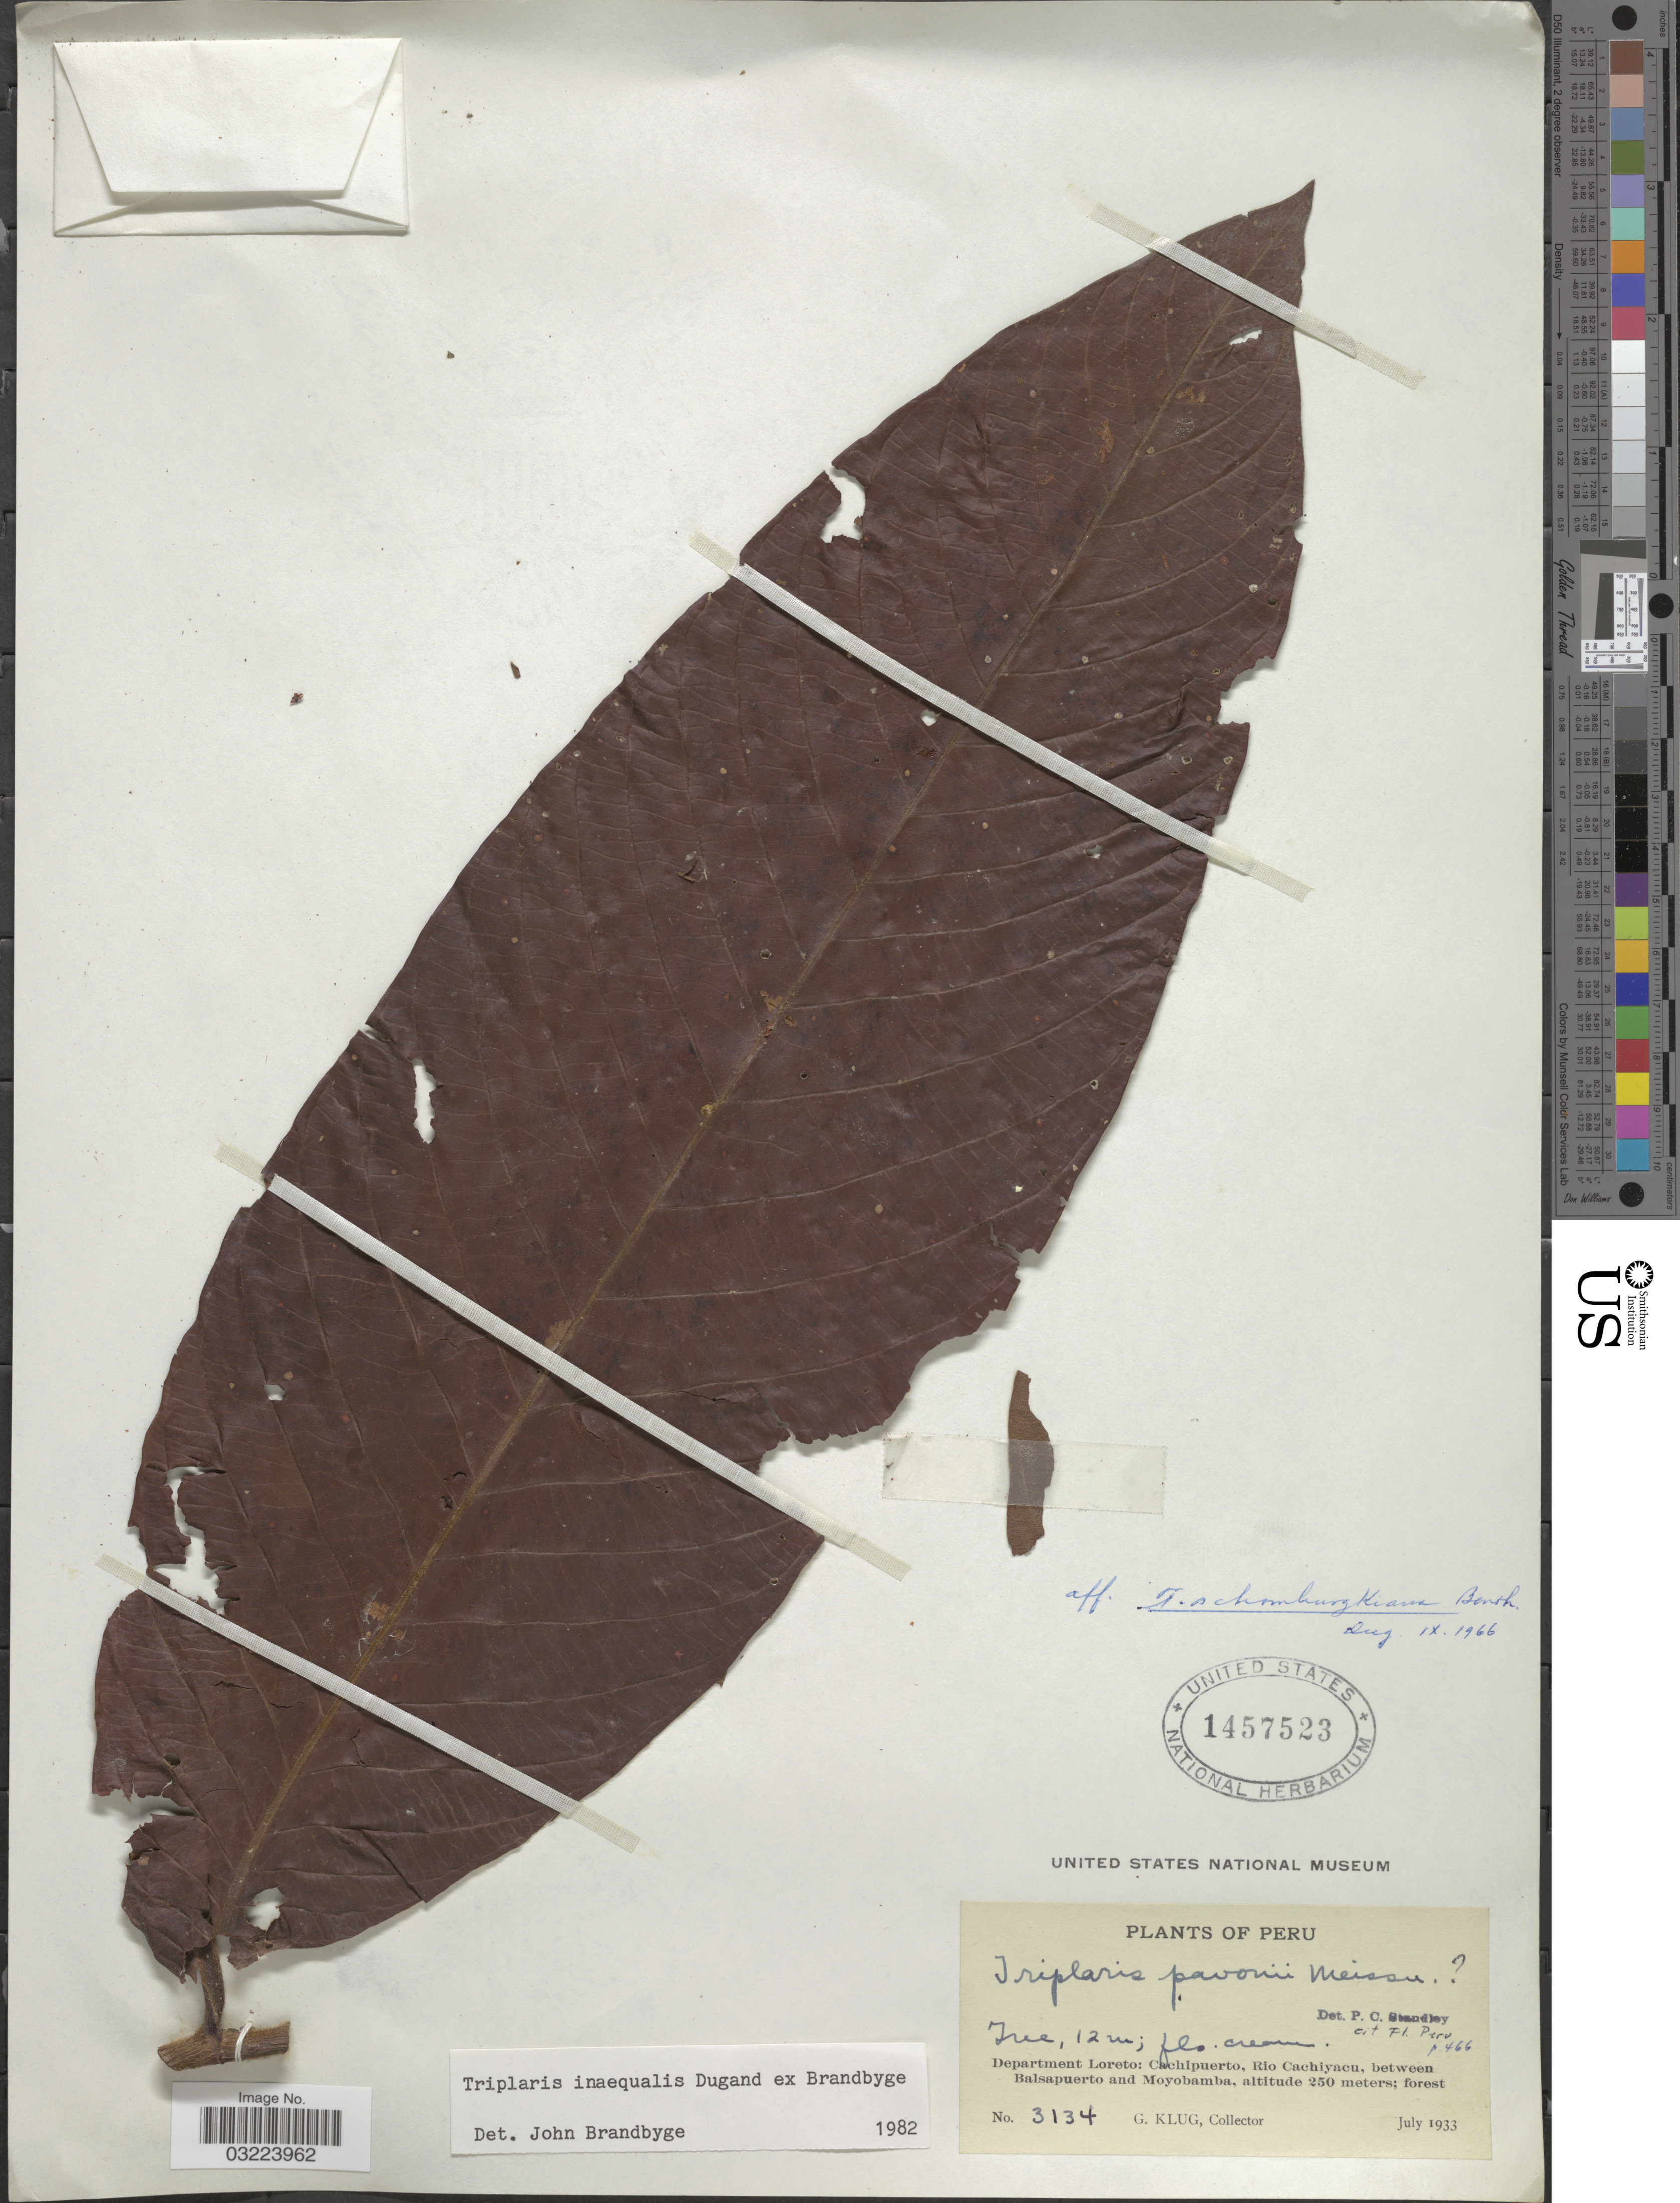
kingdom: Plantae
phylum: Tracheophyta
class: Magnoliopsida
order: Caryophyllales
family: Polygonaceae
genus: Triplaris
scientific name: Triplaris dugandii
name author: Brandbyge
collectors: G. Klug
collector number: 3134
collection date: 1933-07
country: Peru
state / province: Loreto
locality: Department Loreto: Cachipuerto, Rio Cachiyacu, between Balsapuerto and Moyobamba.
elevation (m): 250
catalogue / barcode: US 1457523